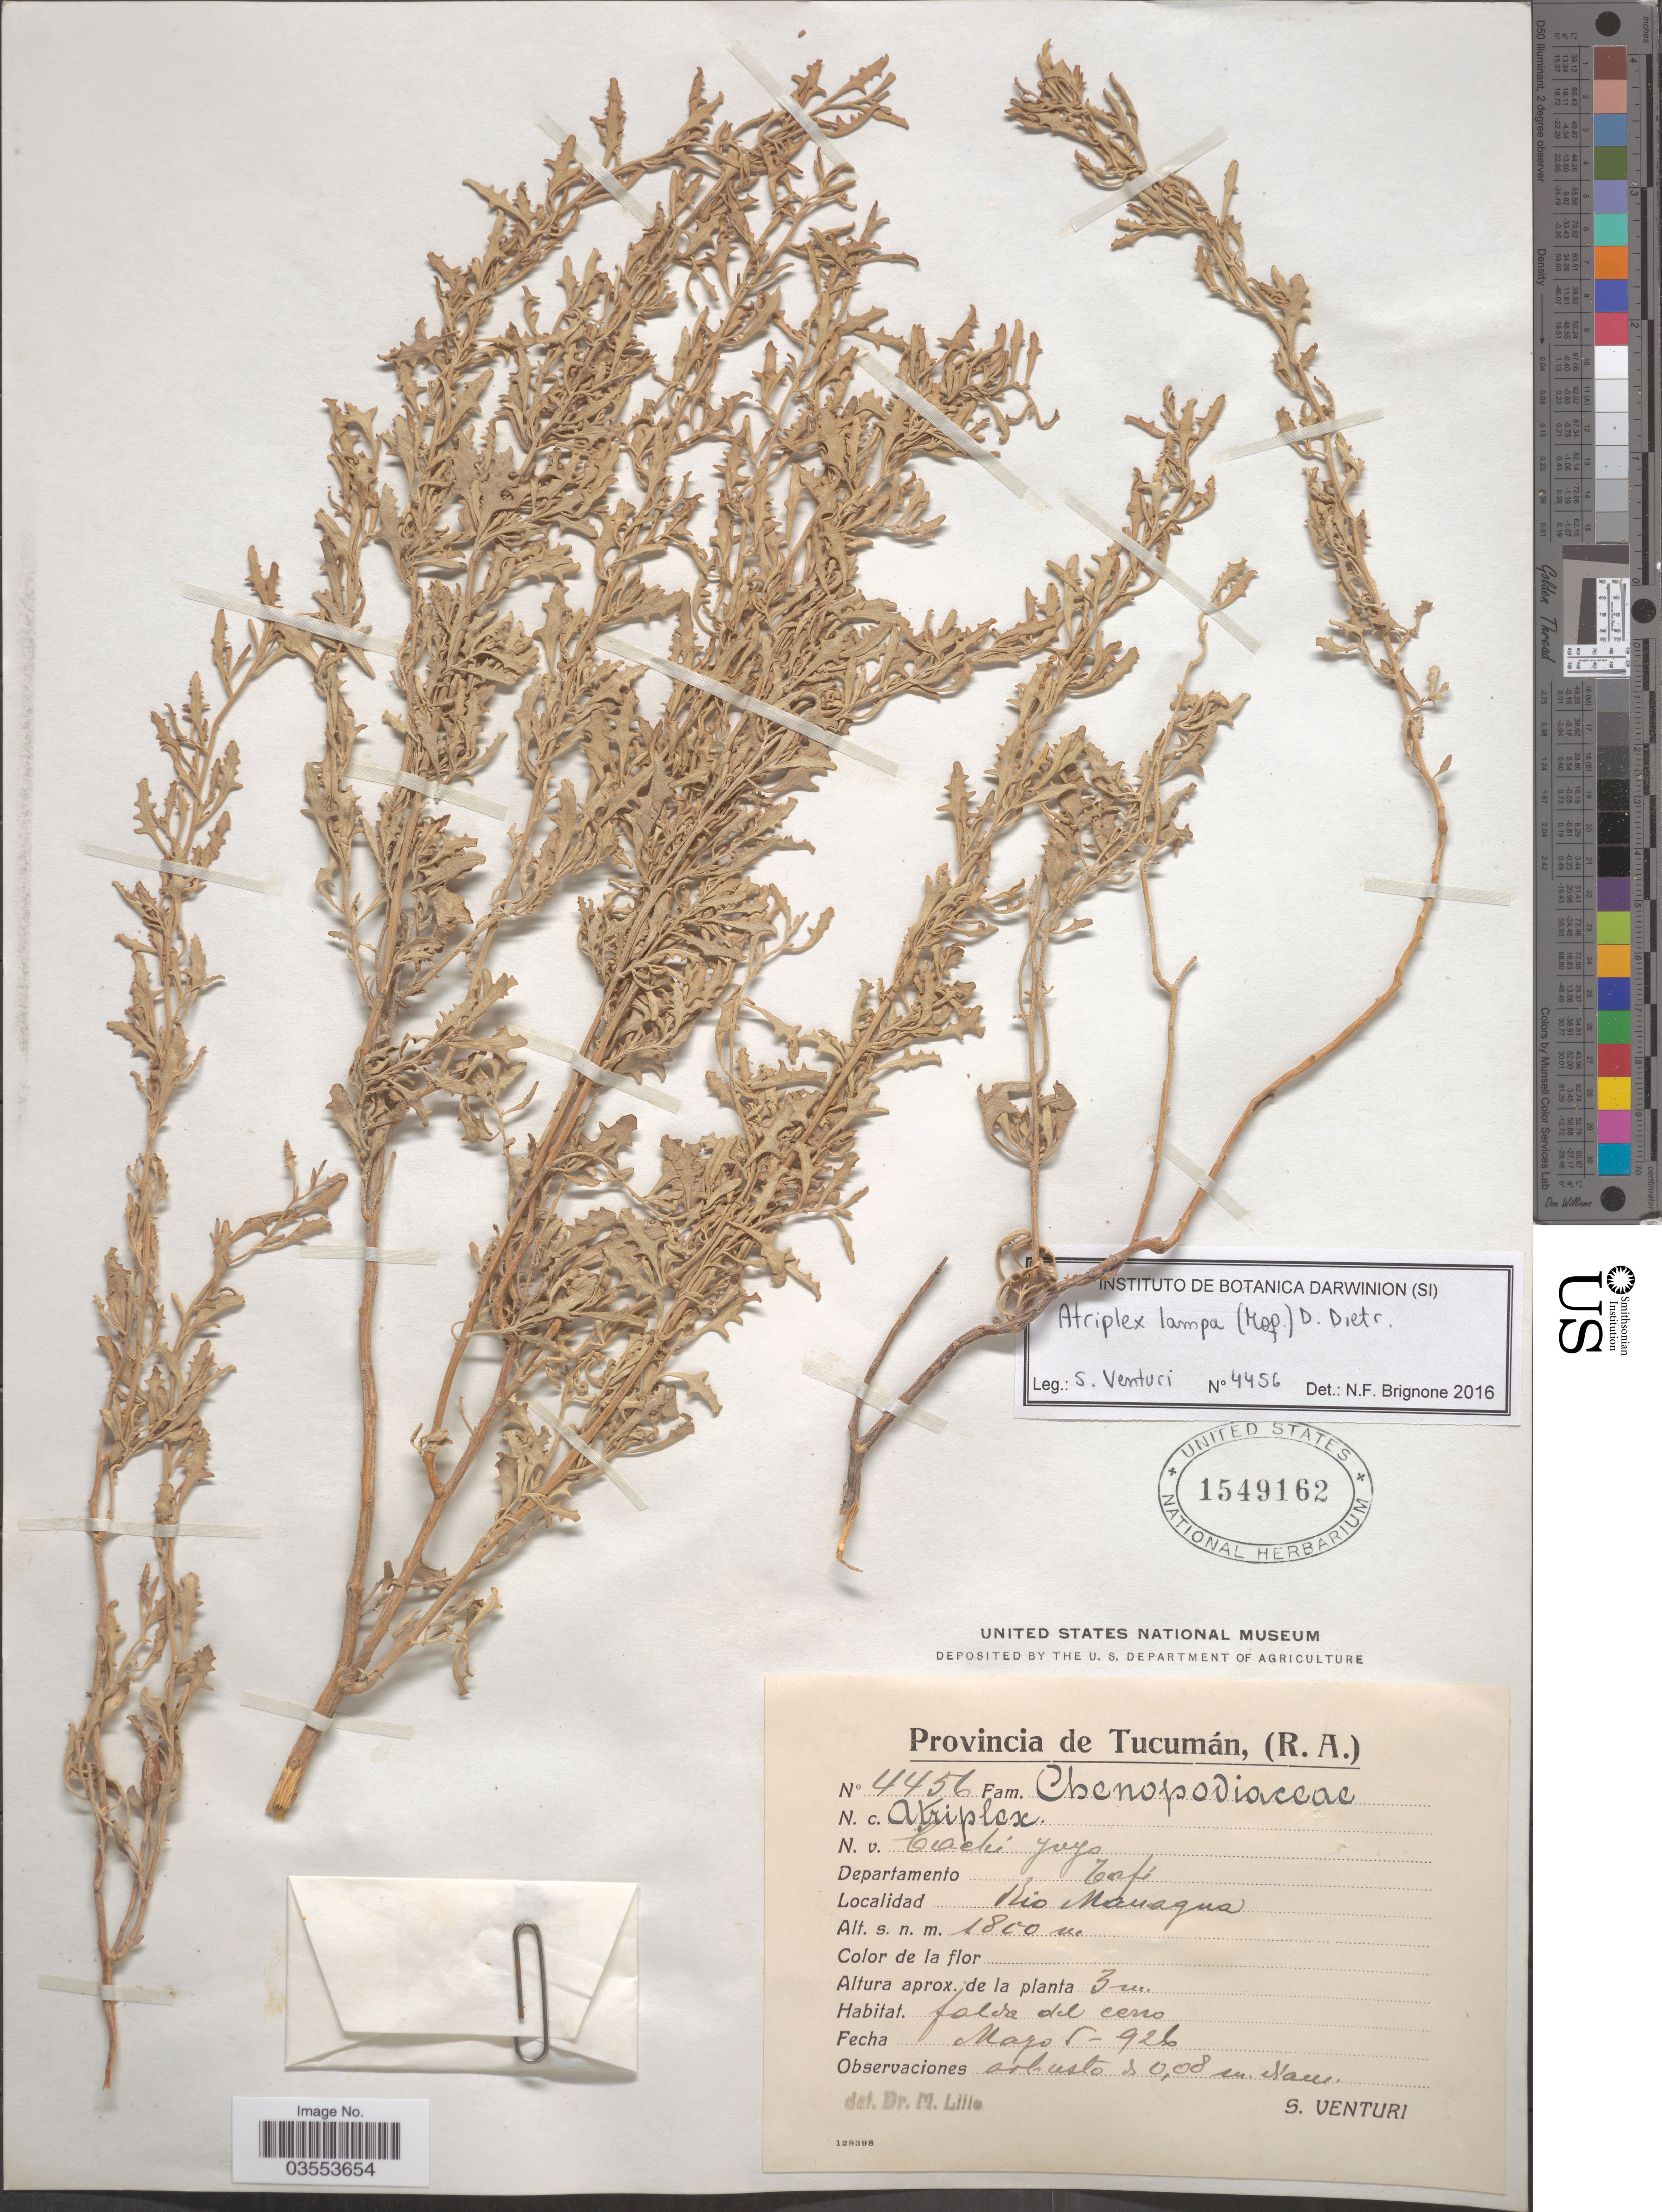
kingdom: Plantae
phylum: Tracheophyta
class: Magnoliopsida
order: Caryophyllales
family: Amaranthaceae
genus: Atriplex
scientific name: Atriplex sp.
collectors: S. Venturi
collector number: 4456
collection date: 1926-05-05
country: Argentina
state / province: Tucuman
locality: Departamento Tafi. Rio Managua.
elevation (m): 1800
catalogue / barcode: US 1549162